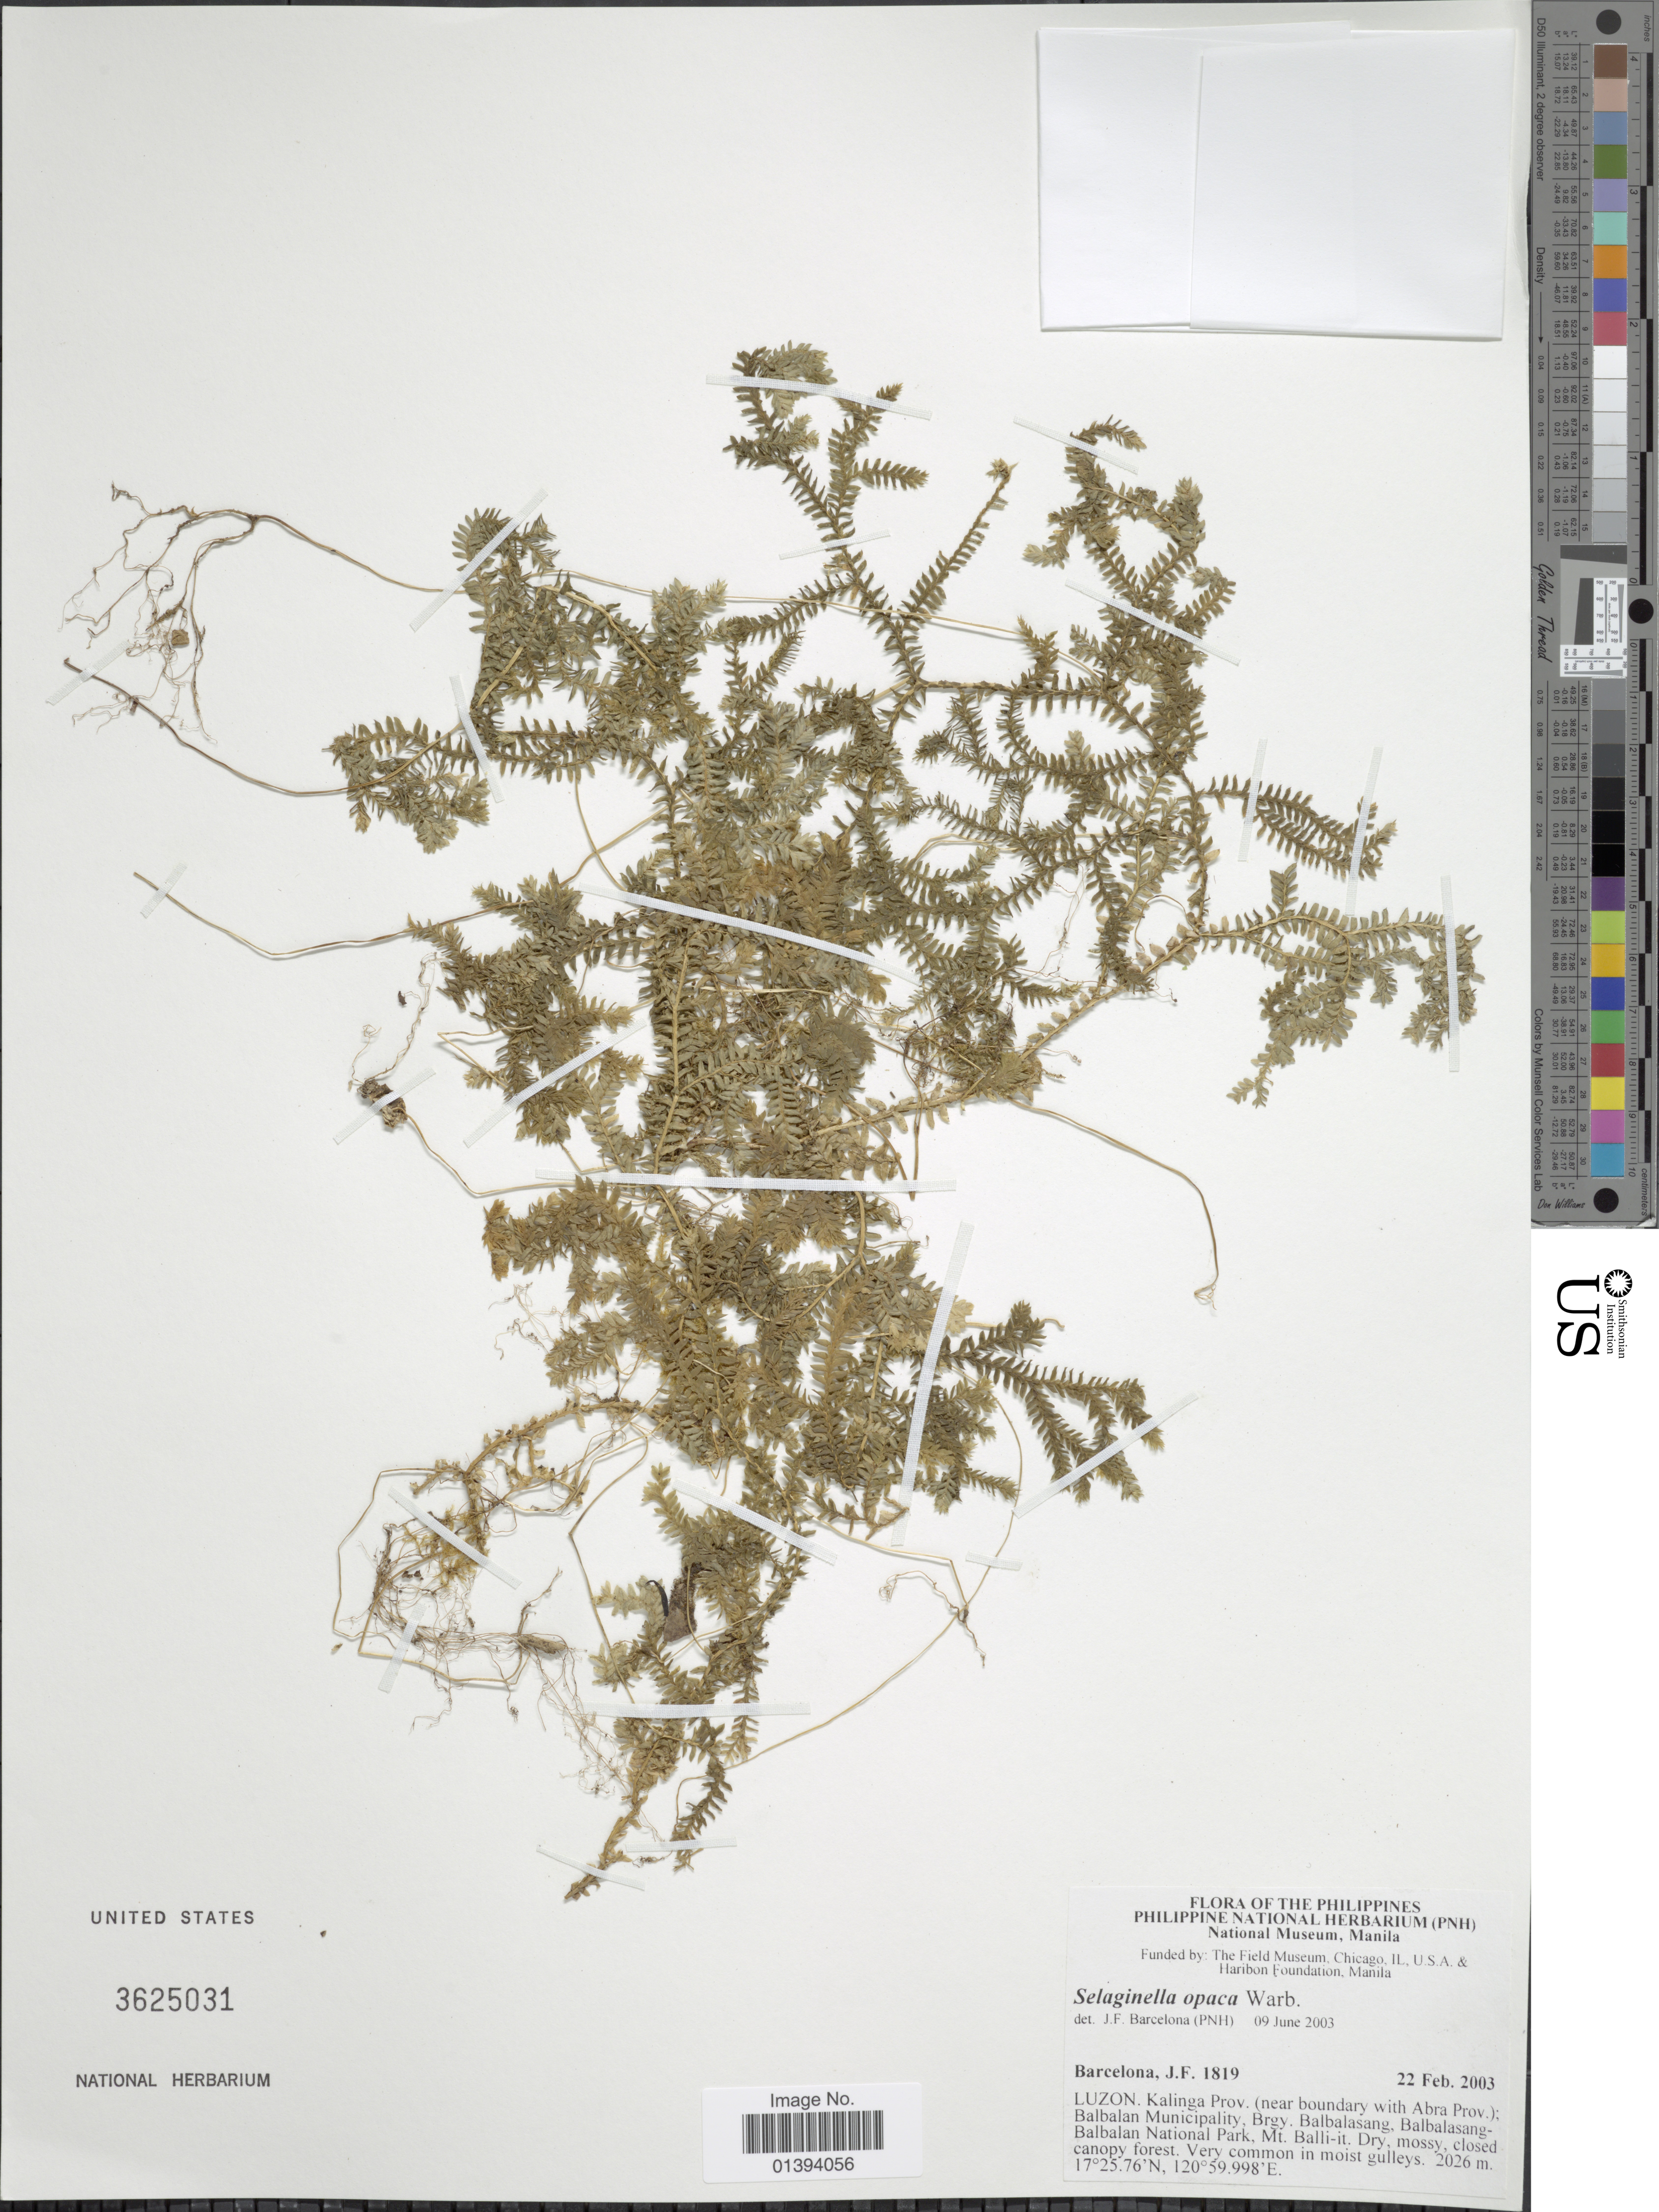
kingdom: Plantae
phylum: Tracheophyta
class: Lycopodiopsida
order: Selaginellales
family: Selaginellaceae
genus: Selaginella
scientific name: Selaginella opaca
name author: Warb.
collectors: J. F. Barcelona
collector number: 1819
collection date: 2003-02-22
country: Philippines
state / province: Central Luzon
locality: Luzon, Kalinga Prov.(near boundary with Abra Prov.); Balbalan Municipality,Brgy, Balbalasang, Balbalasang-Balbalan National Park, Mt. Balli-it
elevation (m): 2026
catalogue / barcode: US 3625031